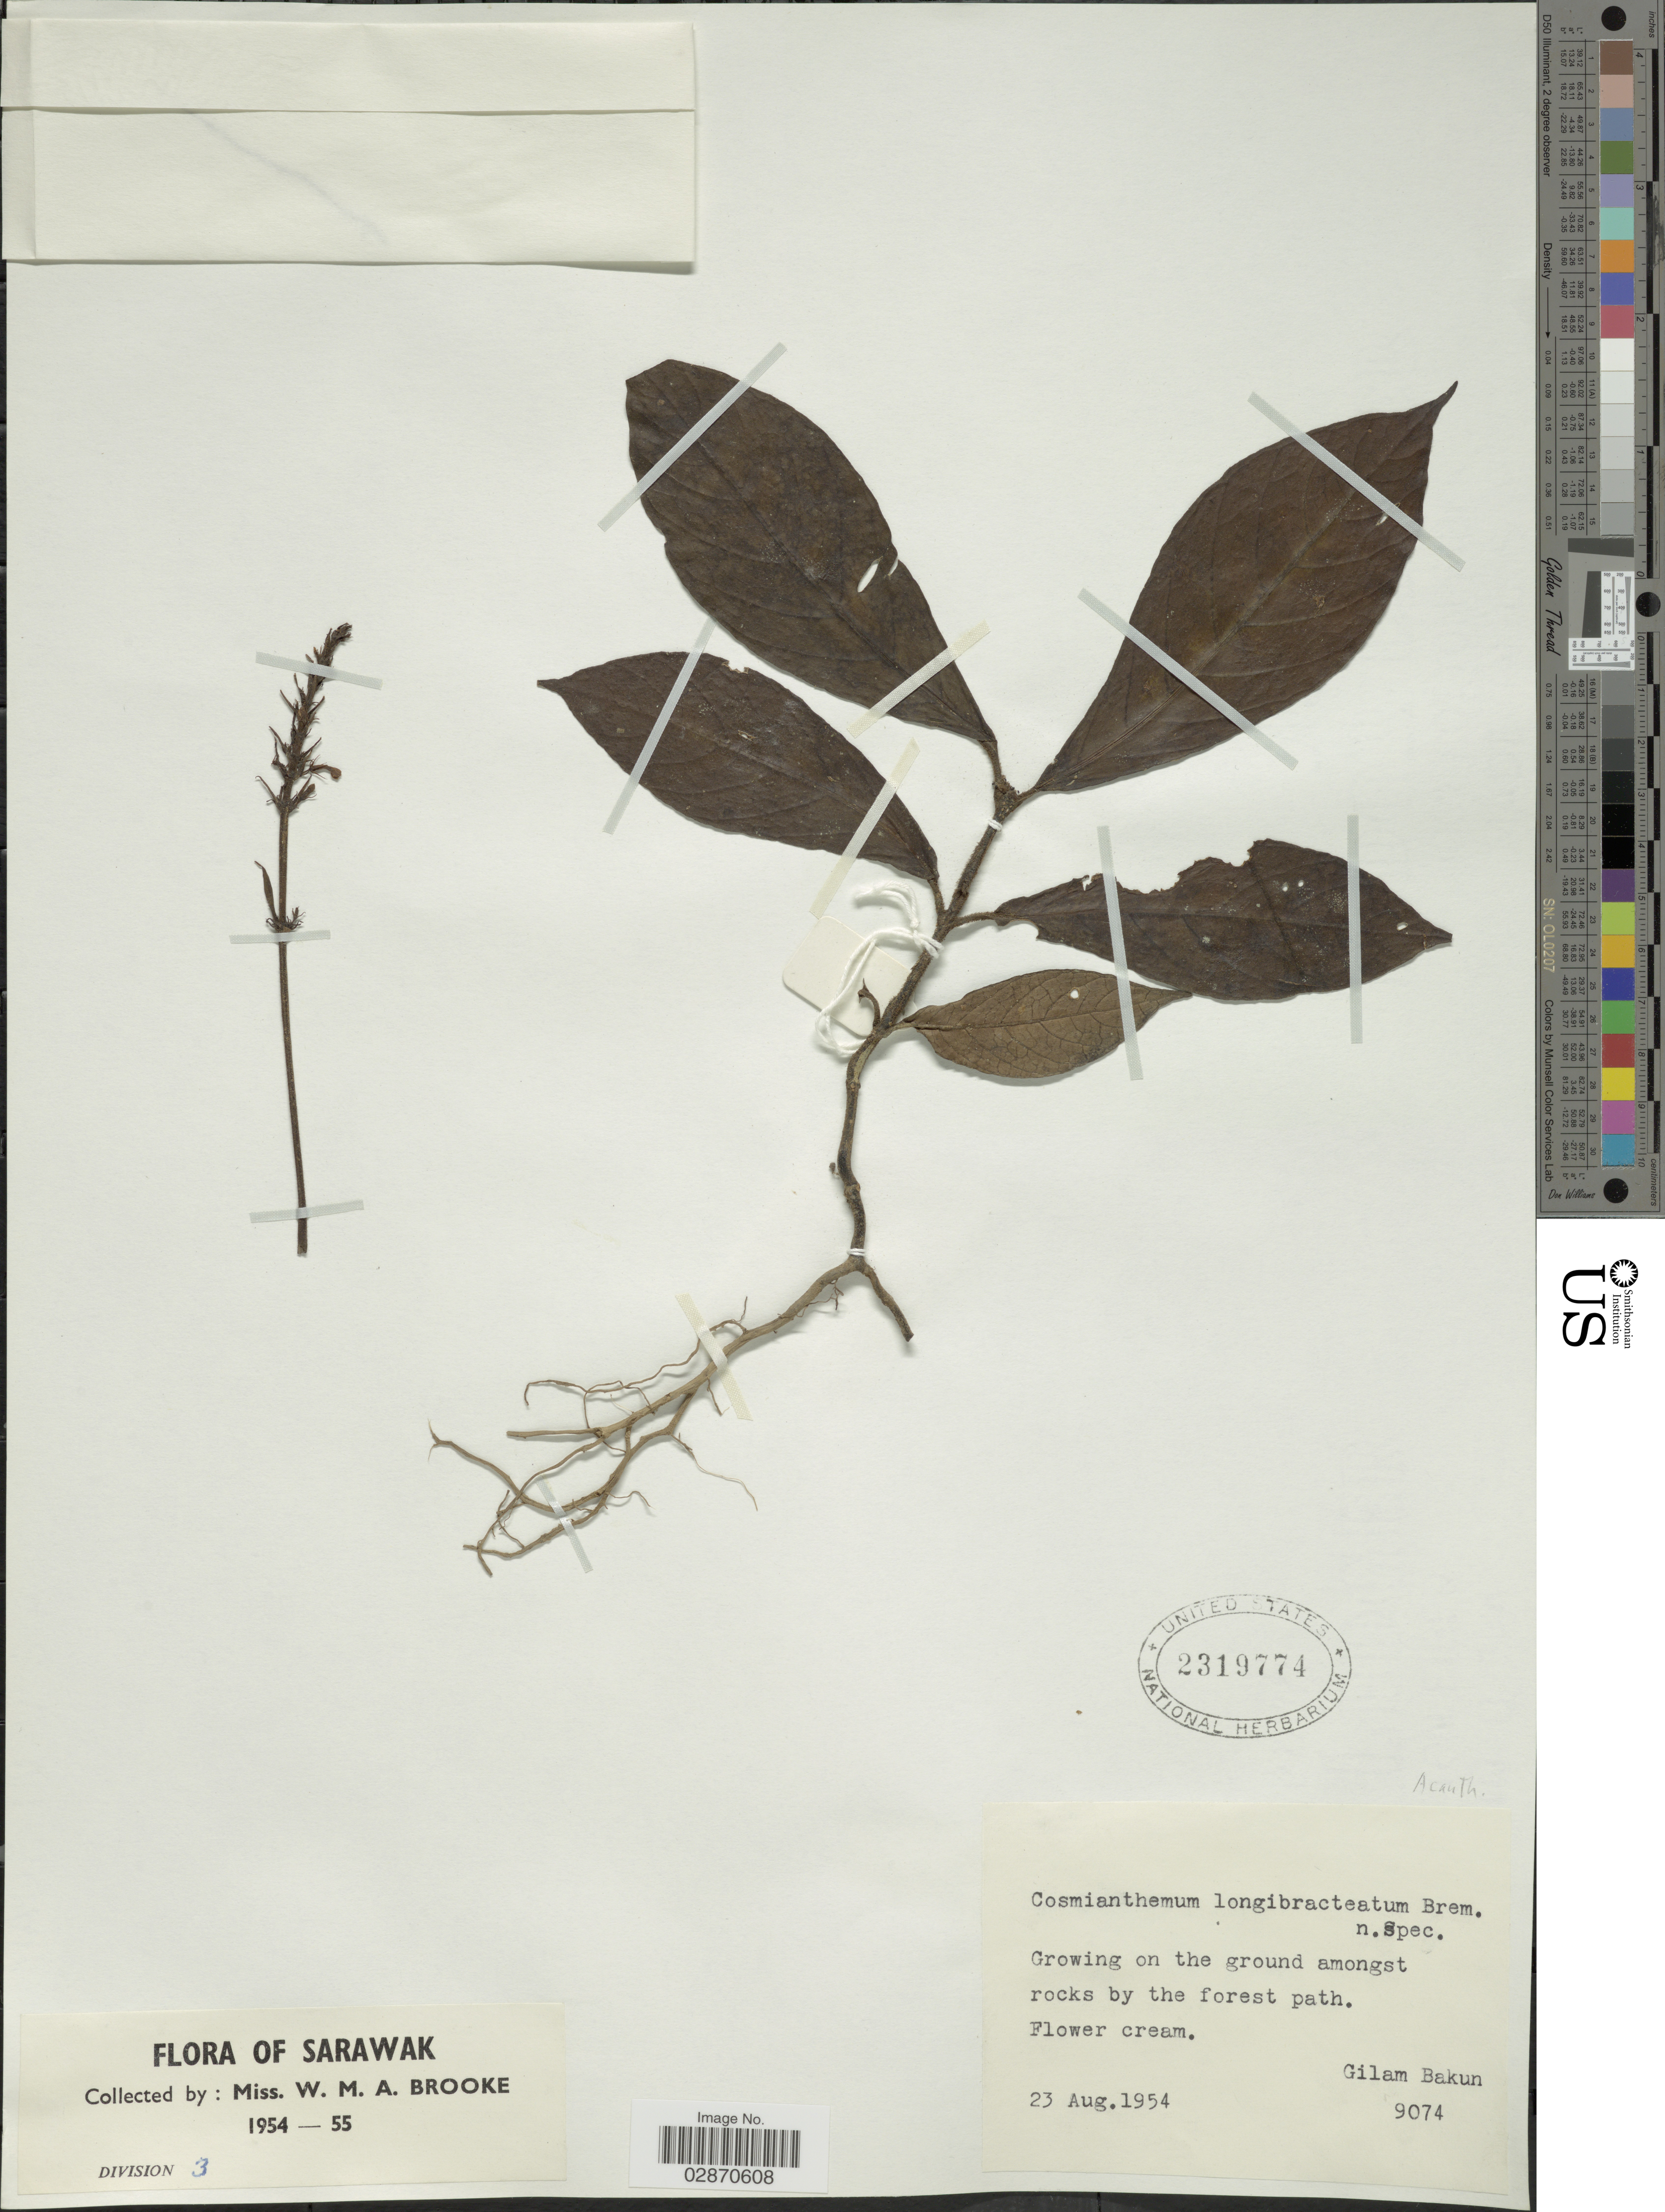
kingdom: Plantae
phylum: Tracheophyta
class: Magnoliopsida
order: Lamiales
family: Acanthaceae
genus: Cosmianthemum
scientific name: Cosmianthemum longibracteatum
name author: Bremek.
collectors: W. Brooke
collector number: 9074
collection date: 1954-08-23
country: Malaysia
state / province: Sarawak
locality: Gilam Bakun.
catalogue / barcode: US 2319774